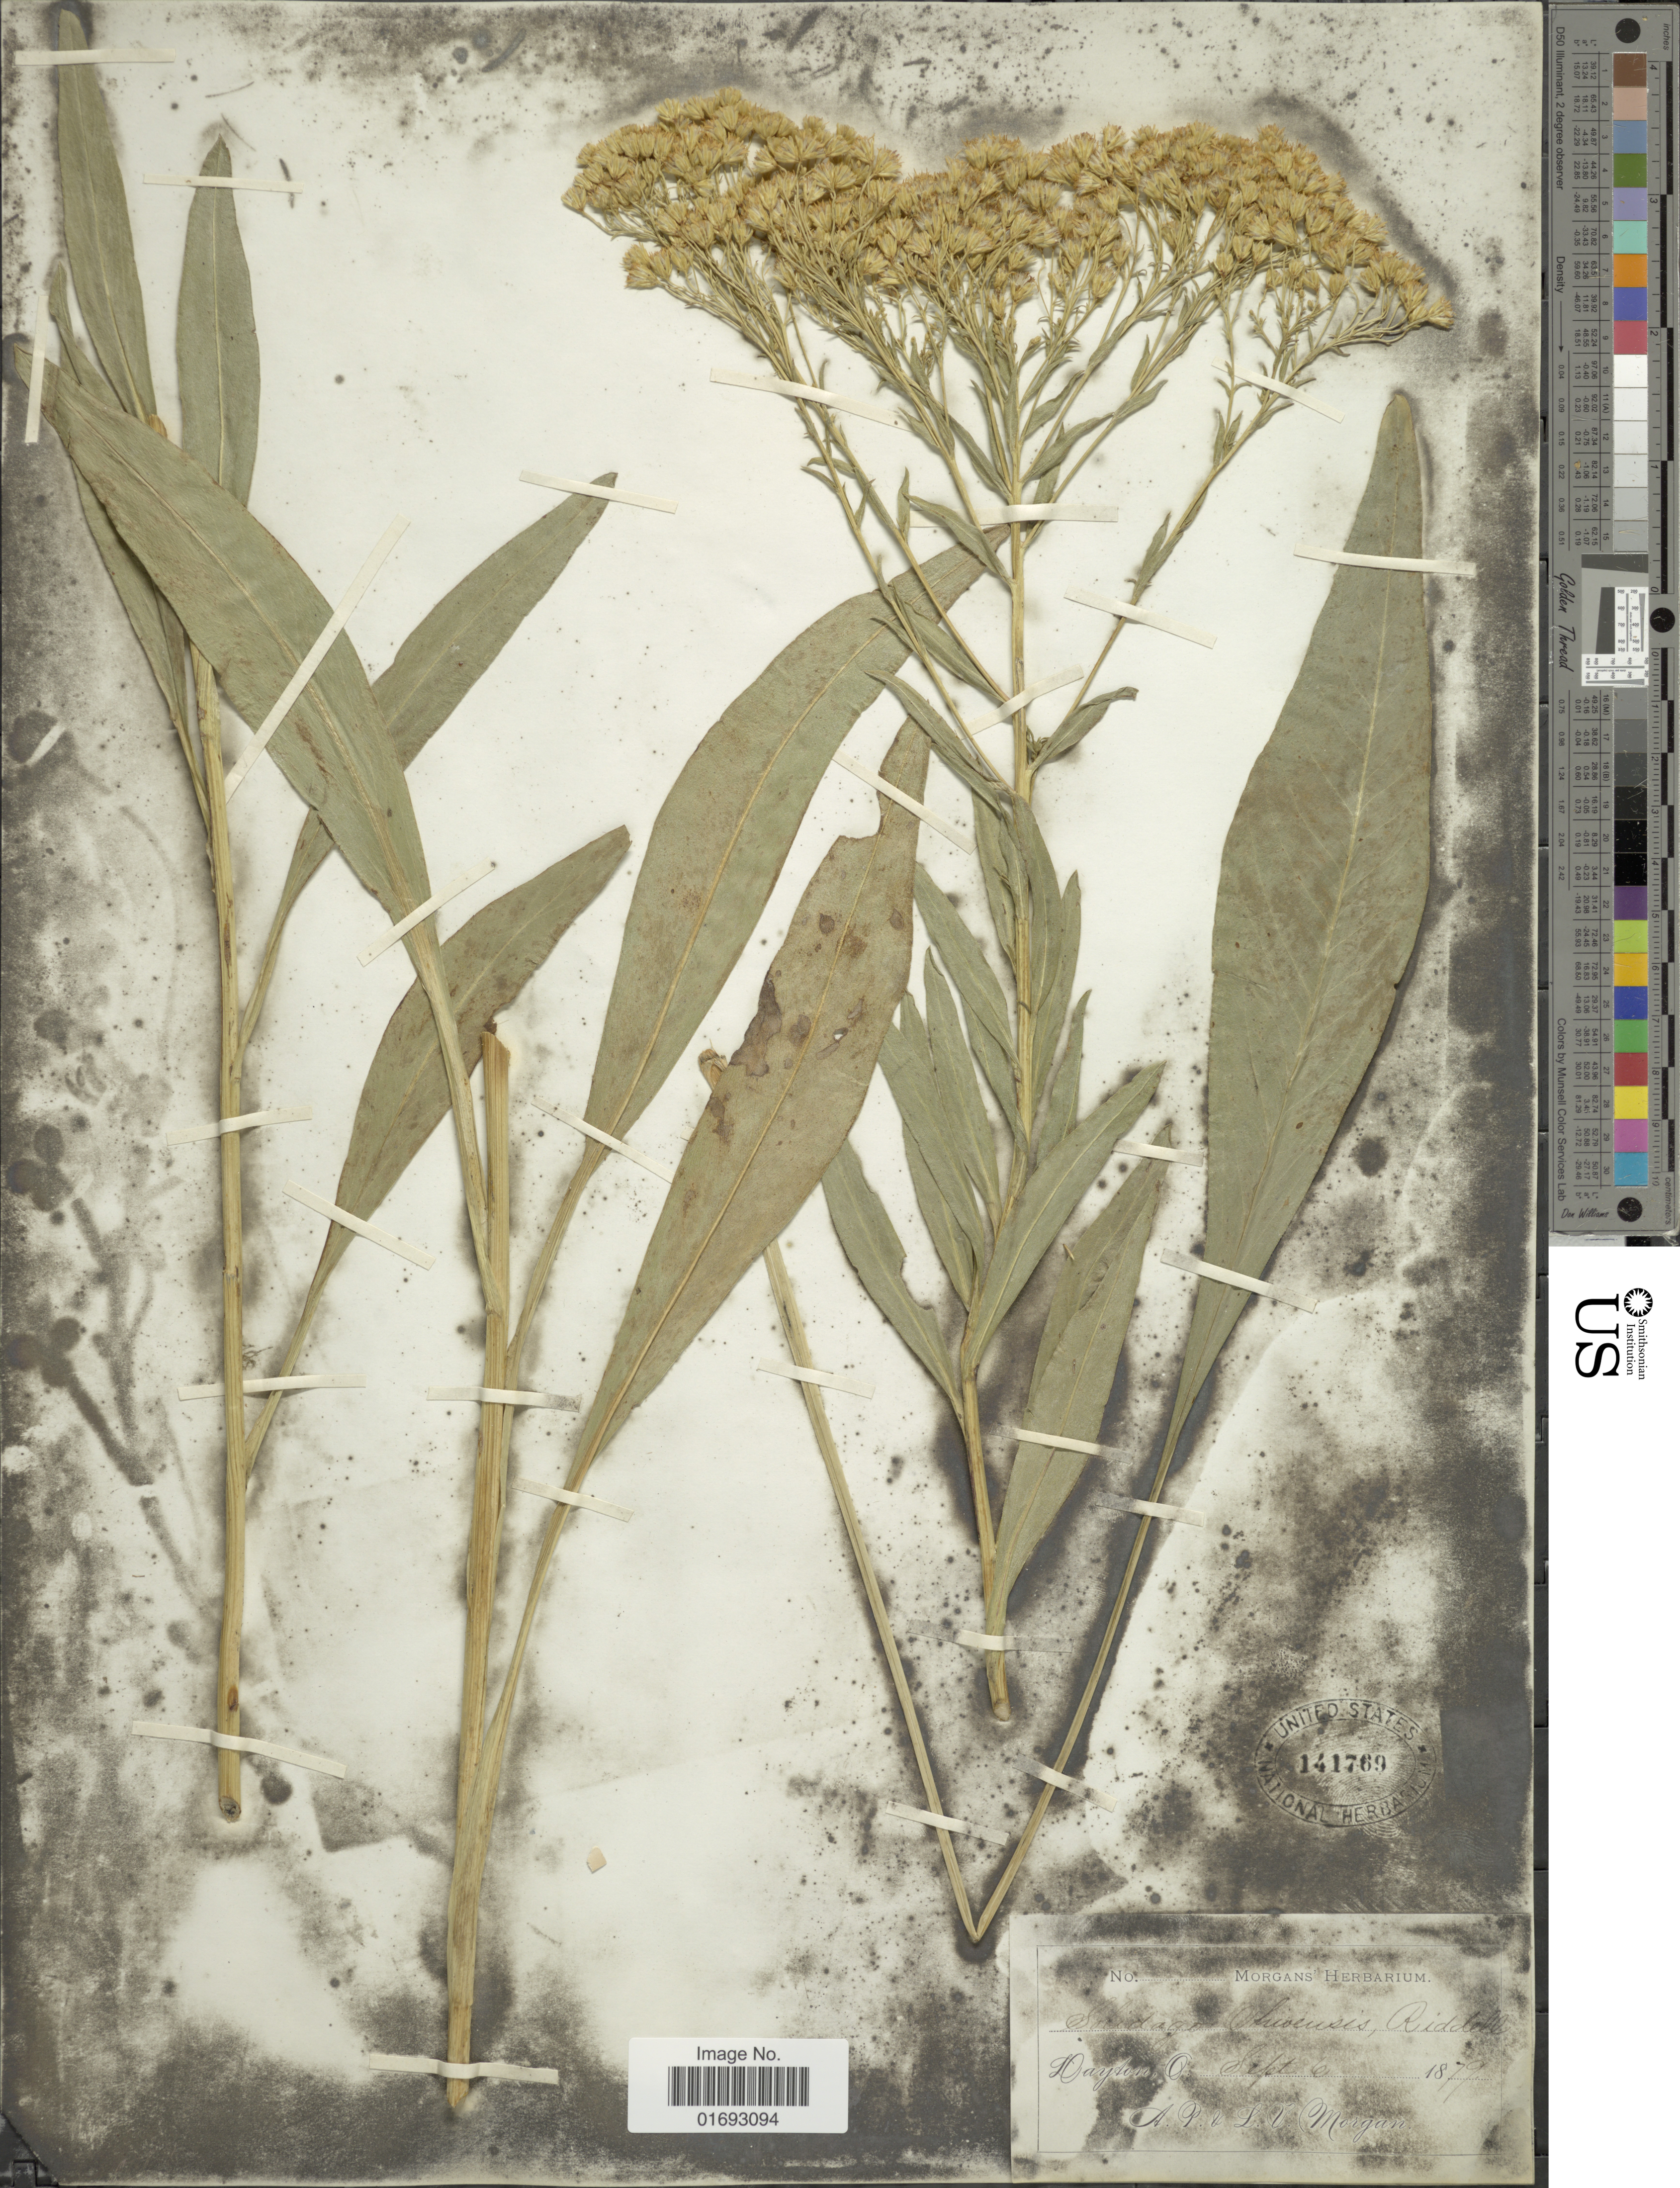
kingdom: Plantae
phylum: Tracheophyta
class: Magnoliopsida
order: Asterales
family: Asteraceae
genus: Oligoneuron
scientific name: Oligoneuron ohioense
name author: (Riddell) G.N. Jones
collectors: A. Morgan & L. Morgan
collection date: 1879-09-06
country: United States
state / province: Ohio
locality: Dayton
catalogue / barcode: US 141769